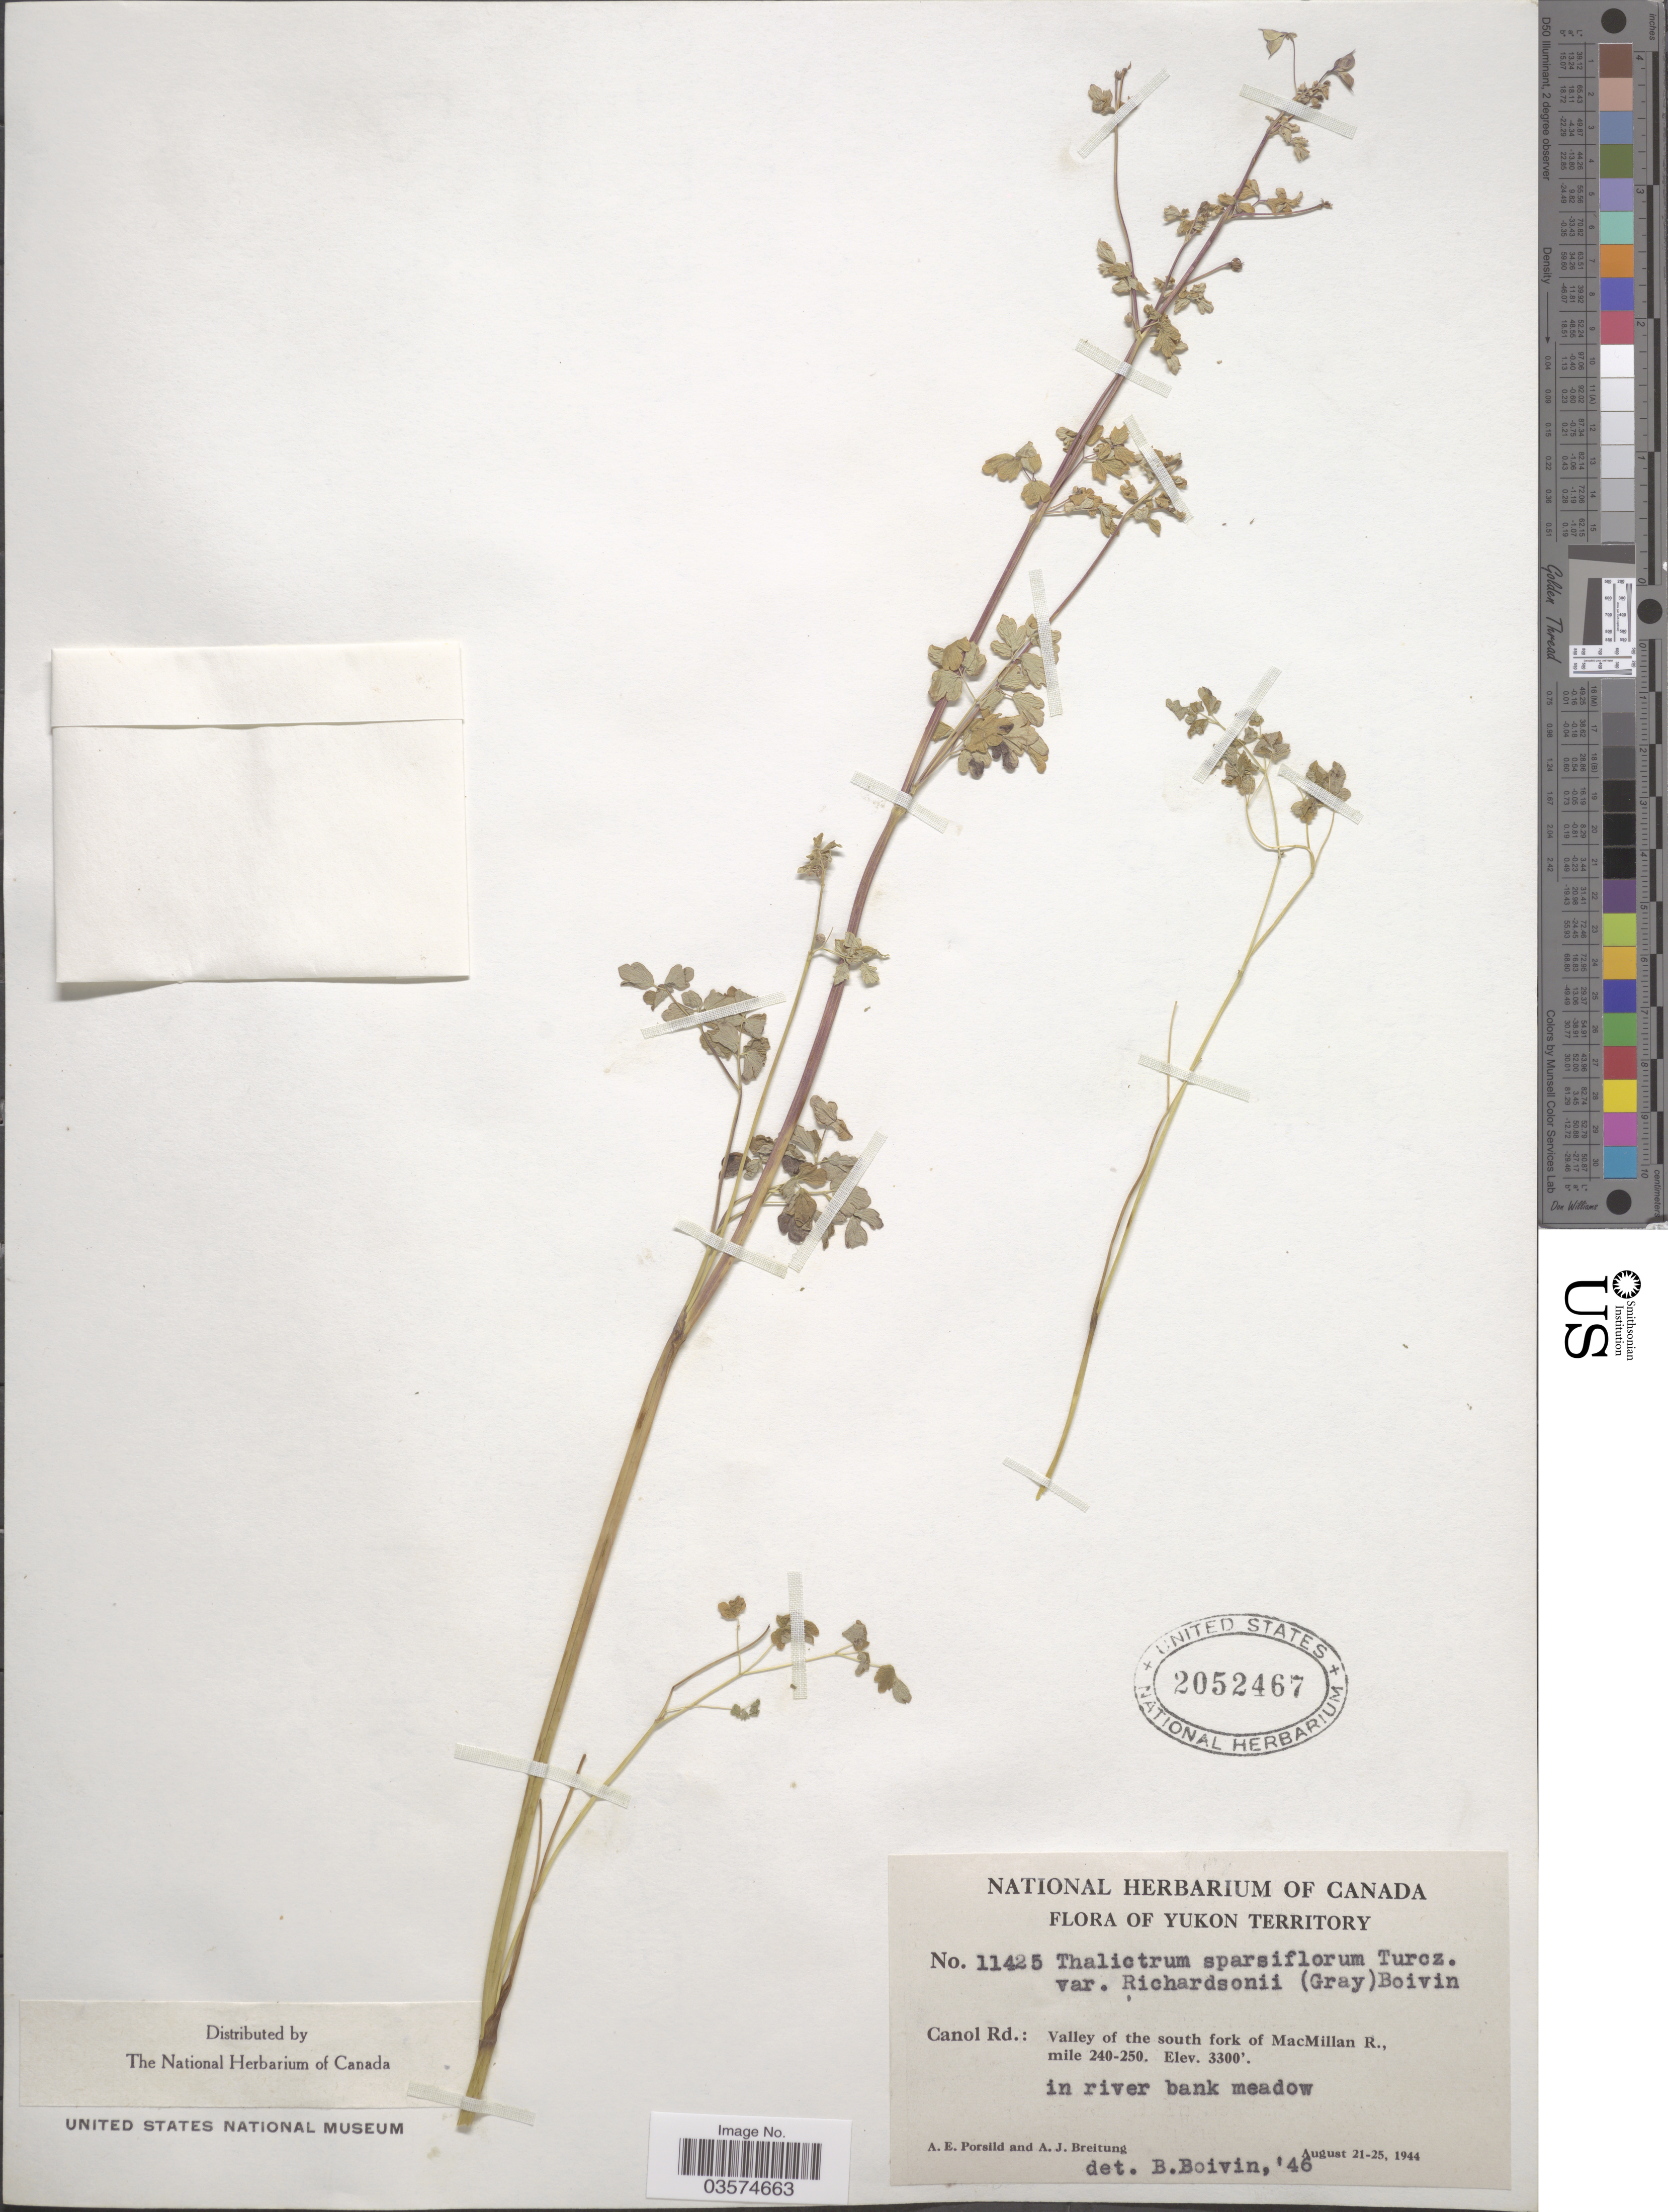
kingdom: Plantae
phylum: Tracheophyta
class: Magnoliopsida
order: Ranunculales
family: Ranunculaceae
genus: Thalictrum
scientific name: Thalictrum sparsiflorum var. richardsonii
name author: (A. Gray) B. Boivin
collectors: A. E. Porsild & A. Breitung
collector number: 11425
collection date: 1944-08-21/1944-08-25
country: Canada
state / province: Yukon Territory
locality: Canol Rd.: Valley of the south fork of MacMillan R., mile 240-250.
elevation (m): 1006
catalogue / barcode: US 2052467